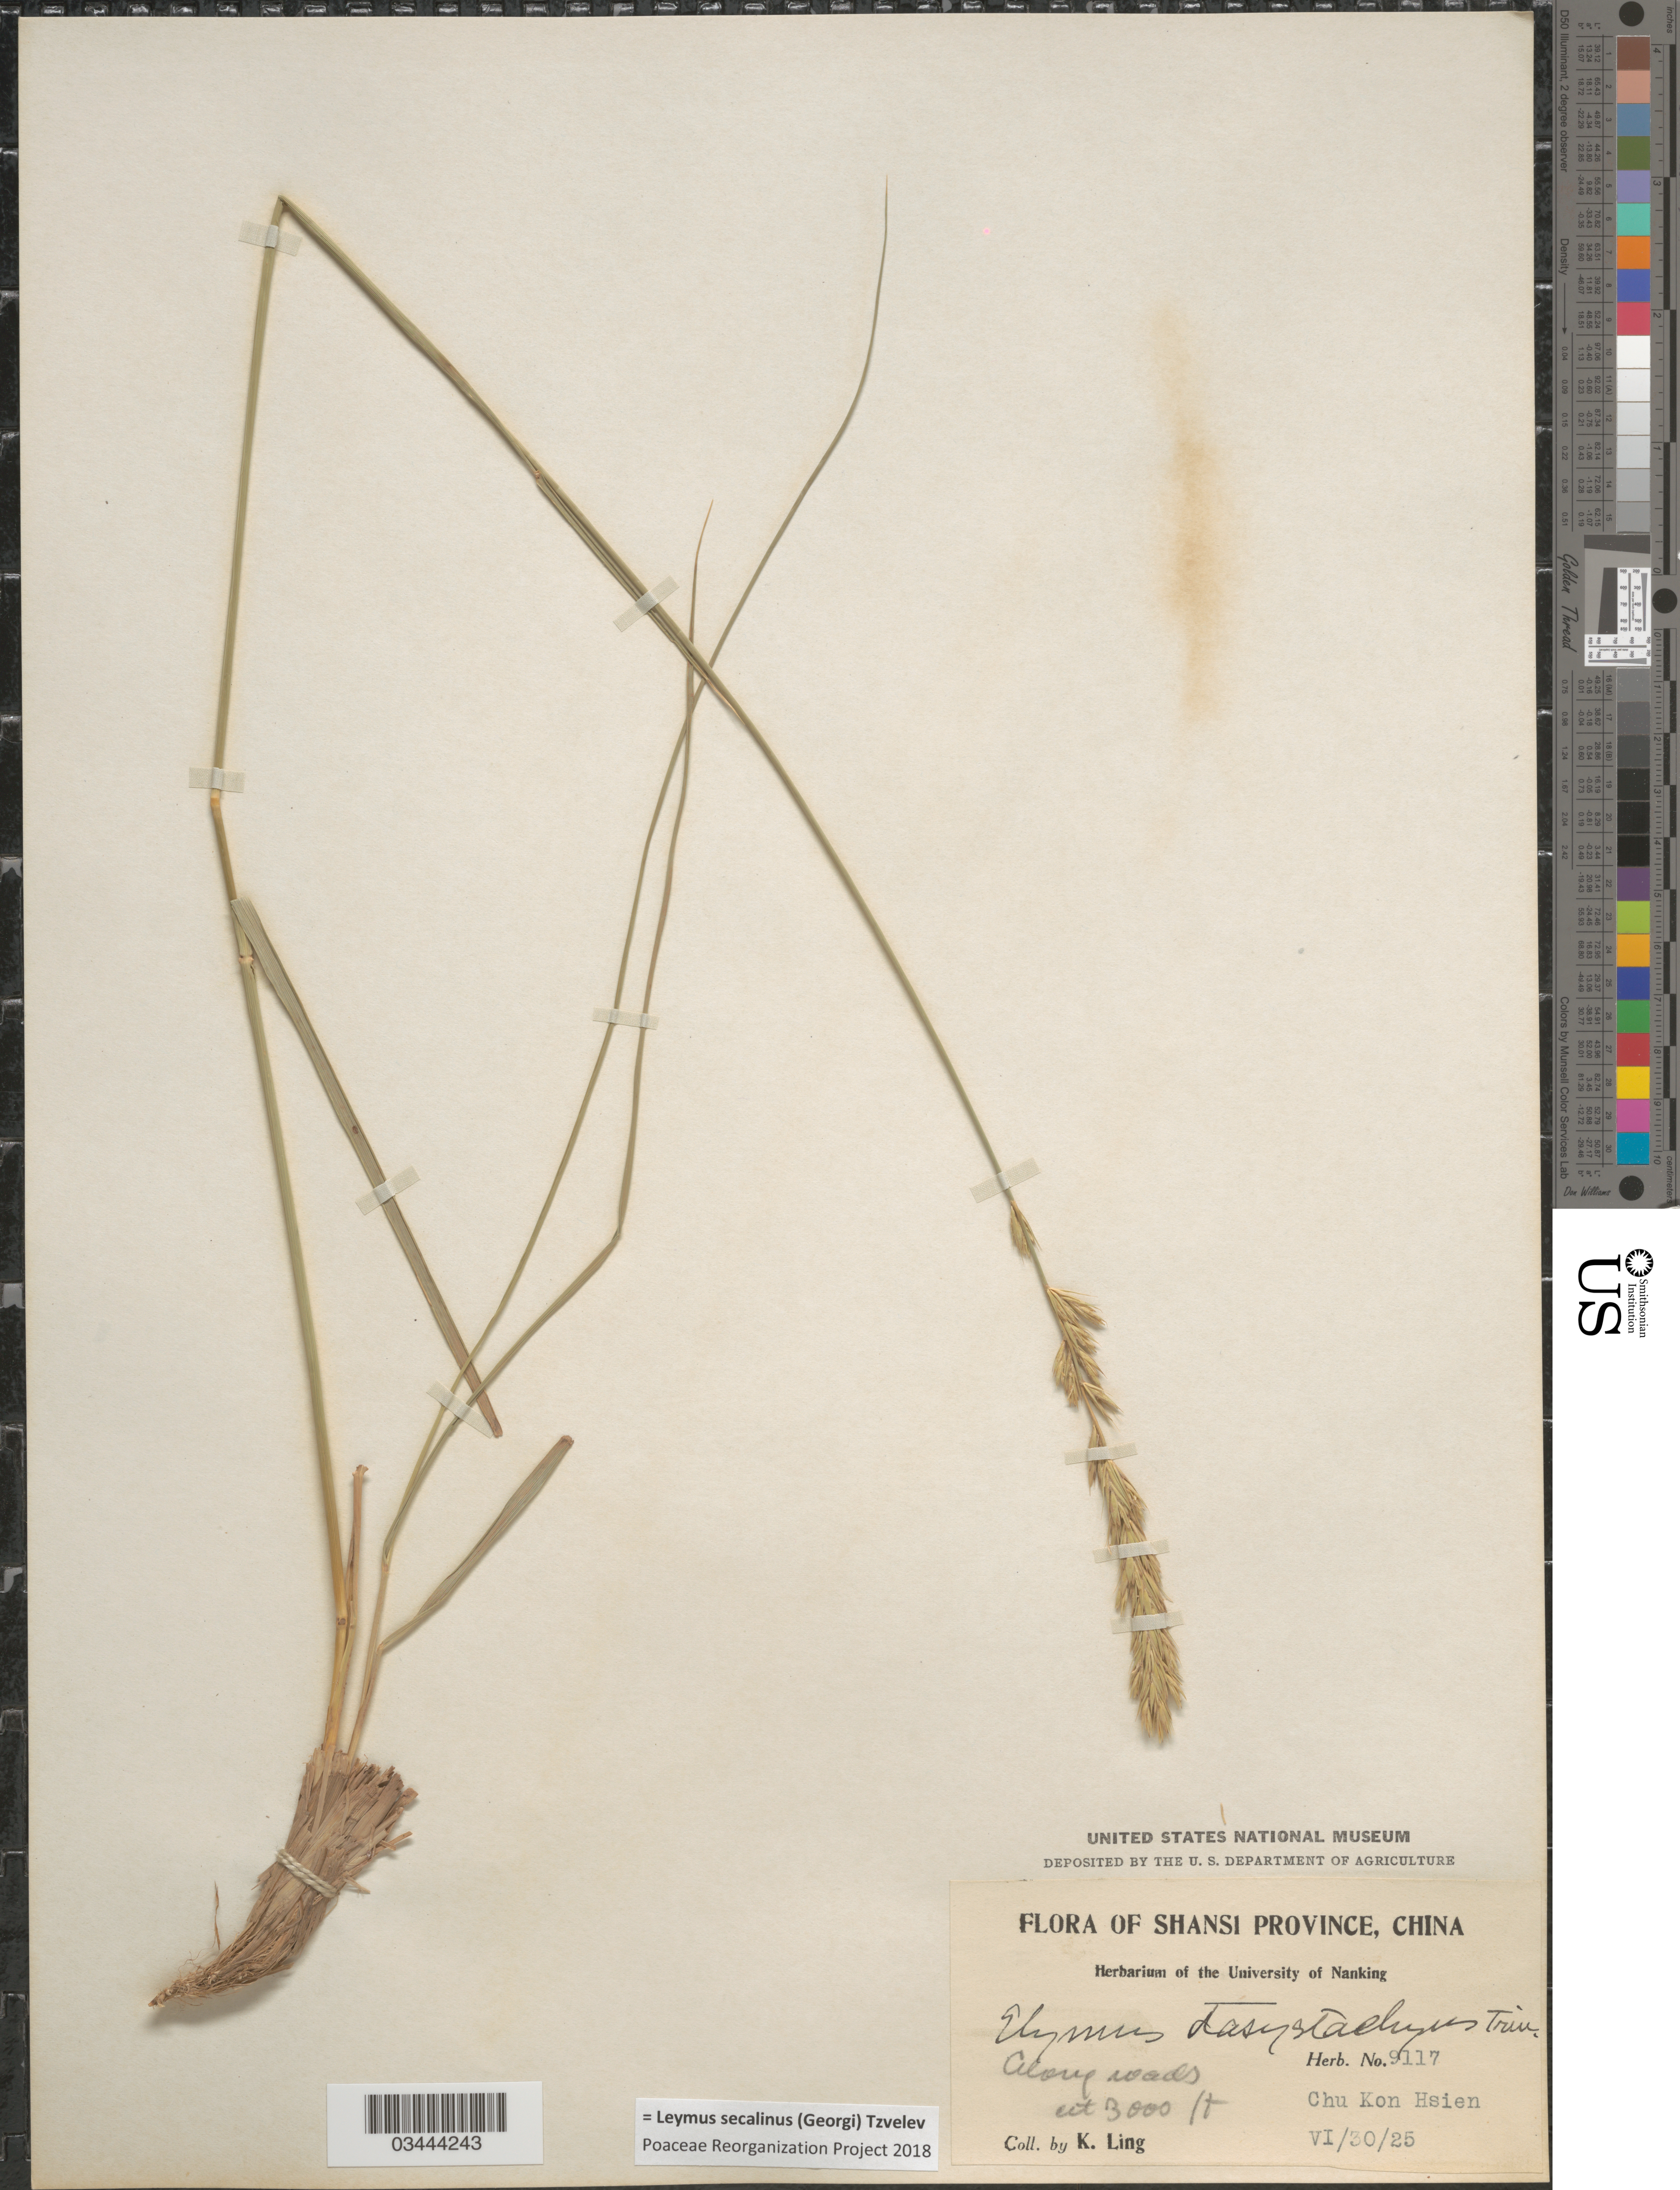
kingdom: Plantae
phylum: Tracheophyta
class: Liliopsida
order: Poales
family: Poaceae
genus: Leymus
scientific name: Leymus secalinus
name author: (Georgi) Tzvelev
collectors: K. Ling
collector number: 9117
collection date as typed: Transcribed d/m/y: 30/6/25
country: China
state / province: Shanxi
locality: Shansi Province. Alongs roads. Chu Kon Hsien.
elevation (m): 914